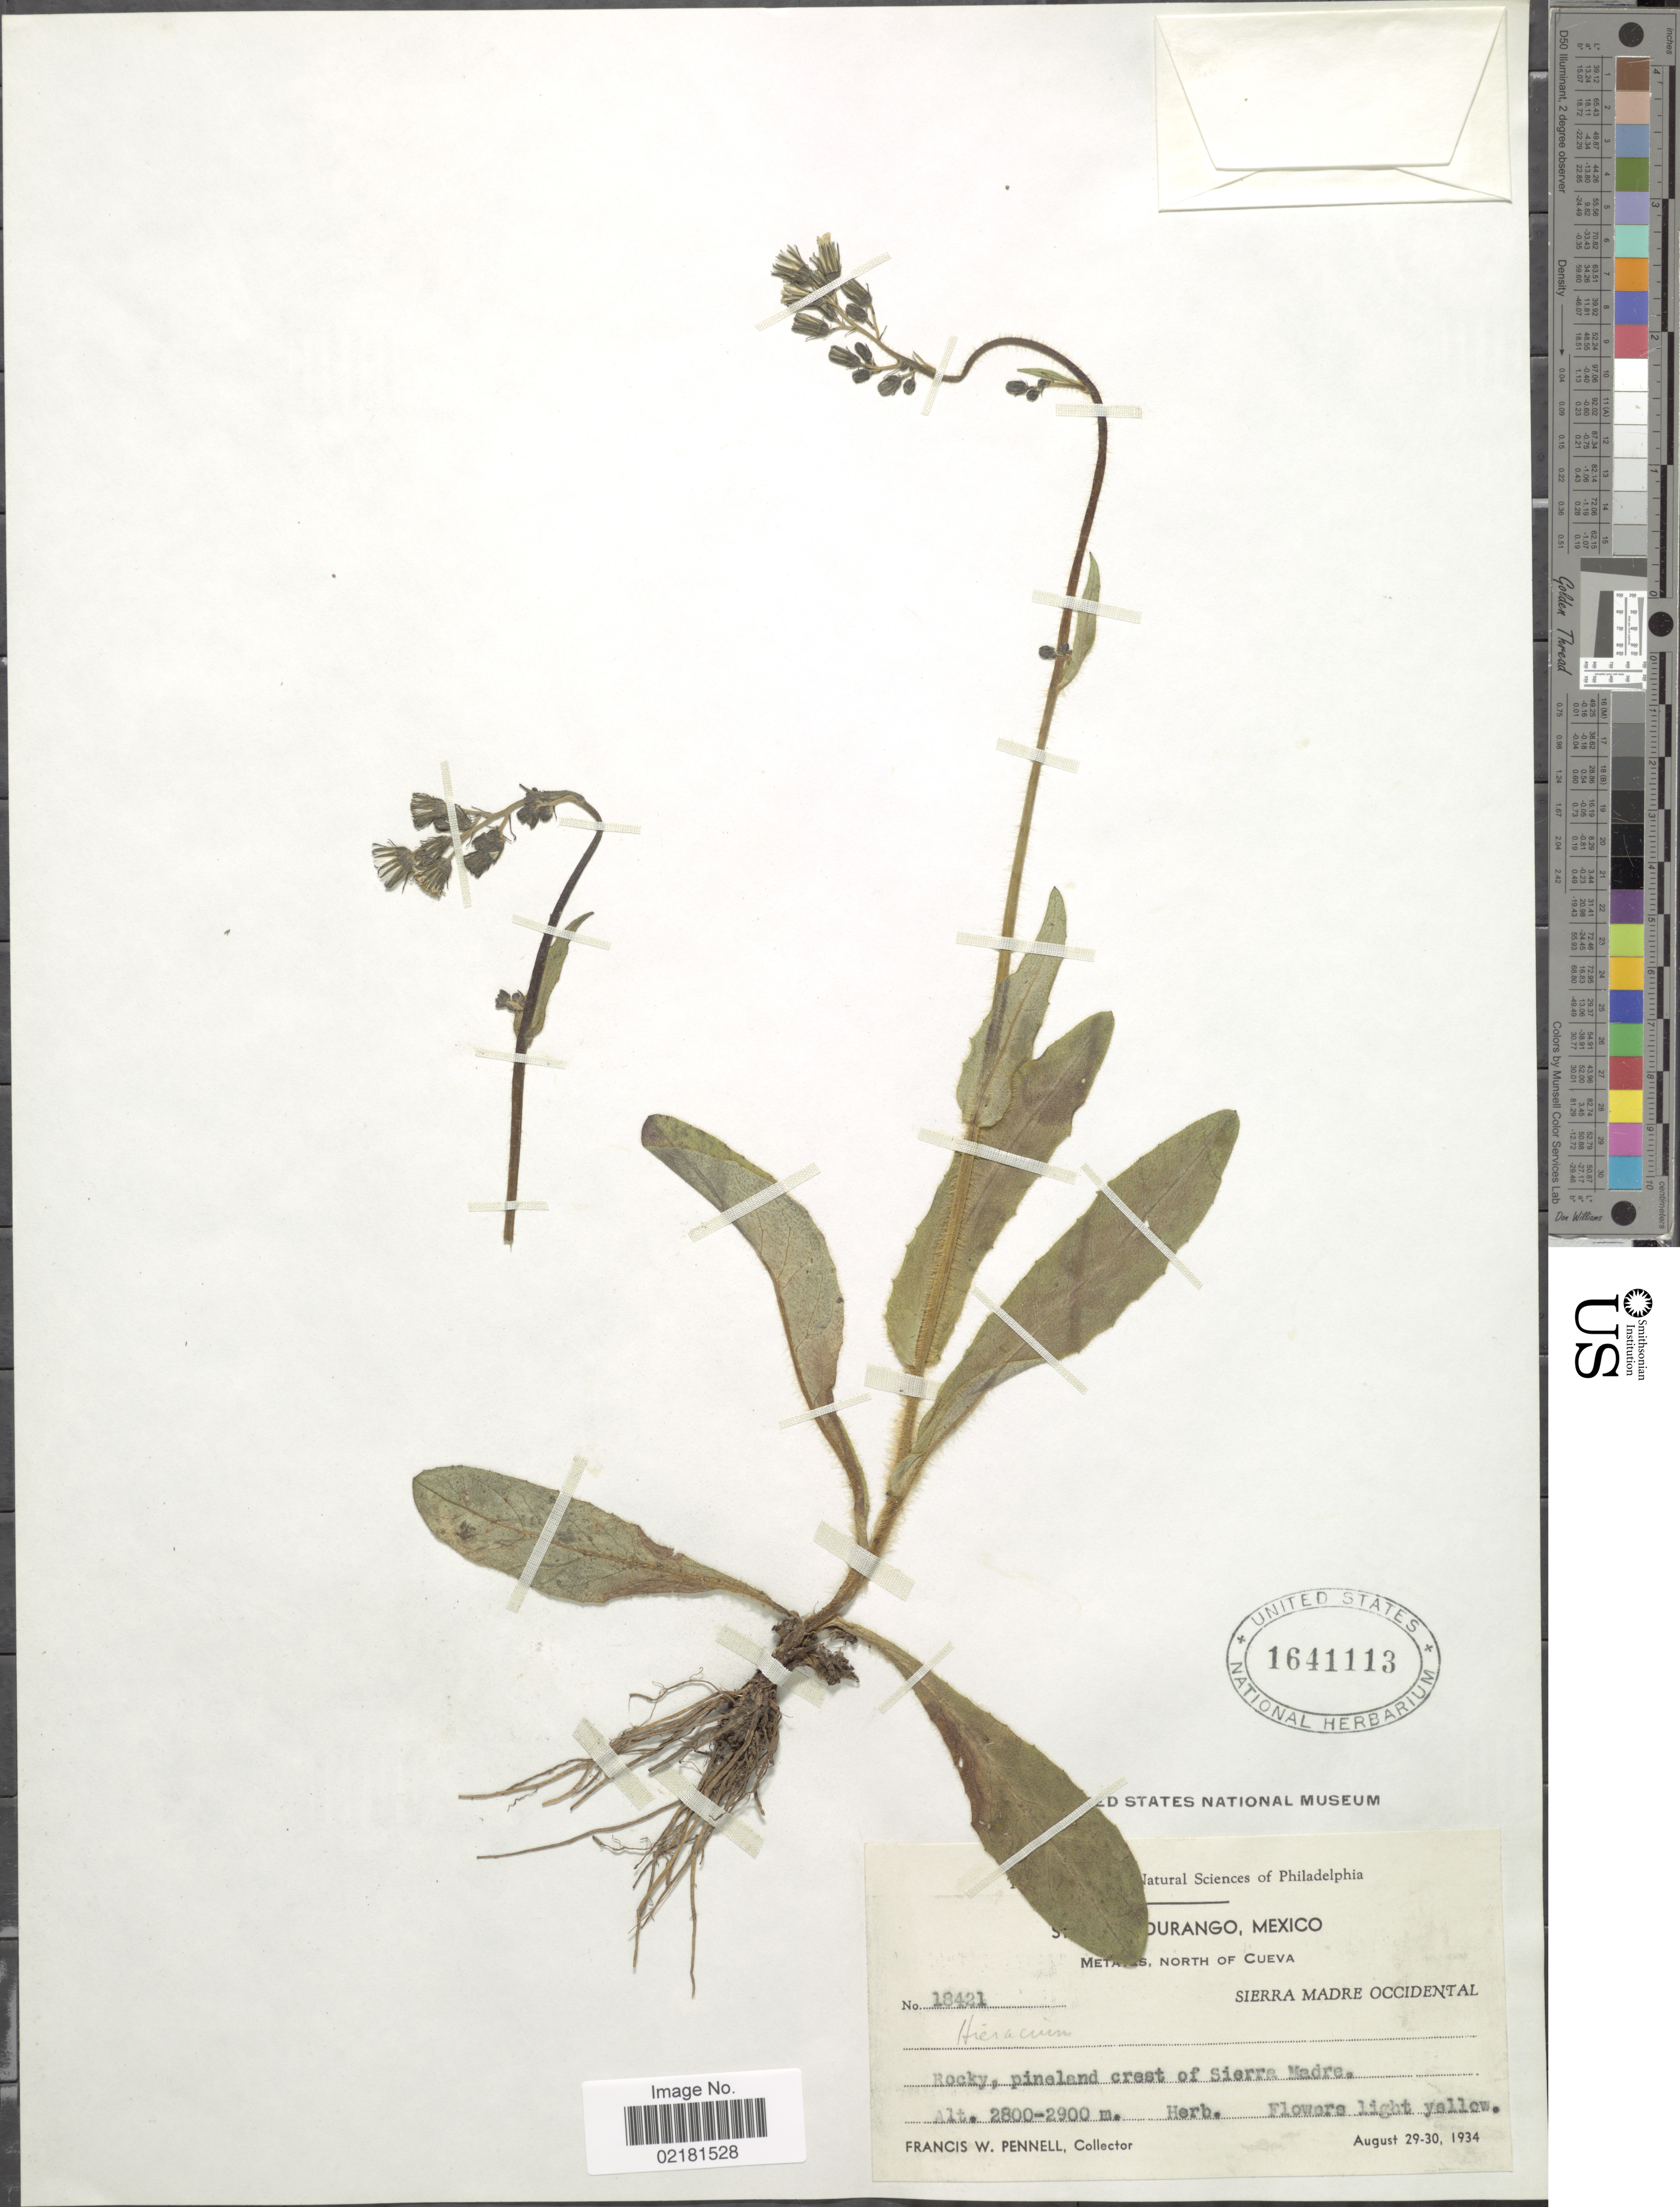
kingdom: Plantae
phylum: Tracheophyta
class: Magnoliopsida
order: Asterales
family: Asteraceae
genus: Hieracium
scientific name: Hieracium repandulare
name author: Druce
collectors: F. W. Pennell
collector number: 18421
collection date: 1934-08-29/1934-08-30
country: Mexico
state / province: Durango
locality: Metates, North of Cueva, Sierra Madre Occidental, crest of Sierra Madre.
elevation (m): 2800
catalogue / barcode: US 1641113